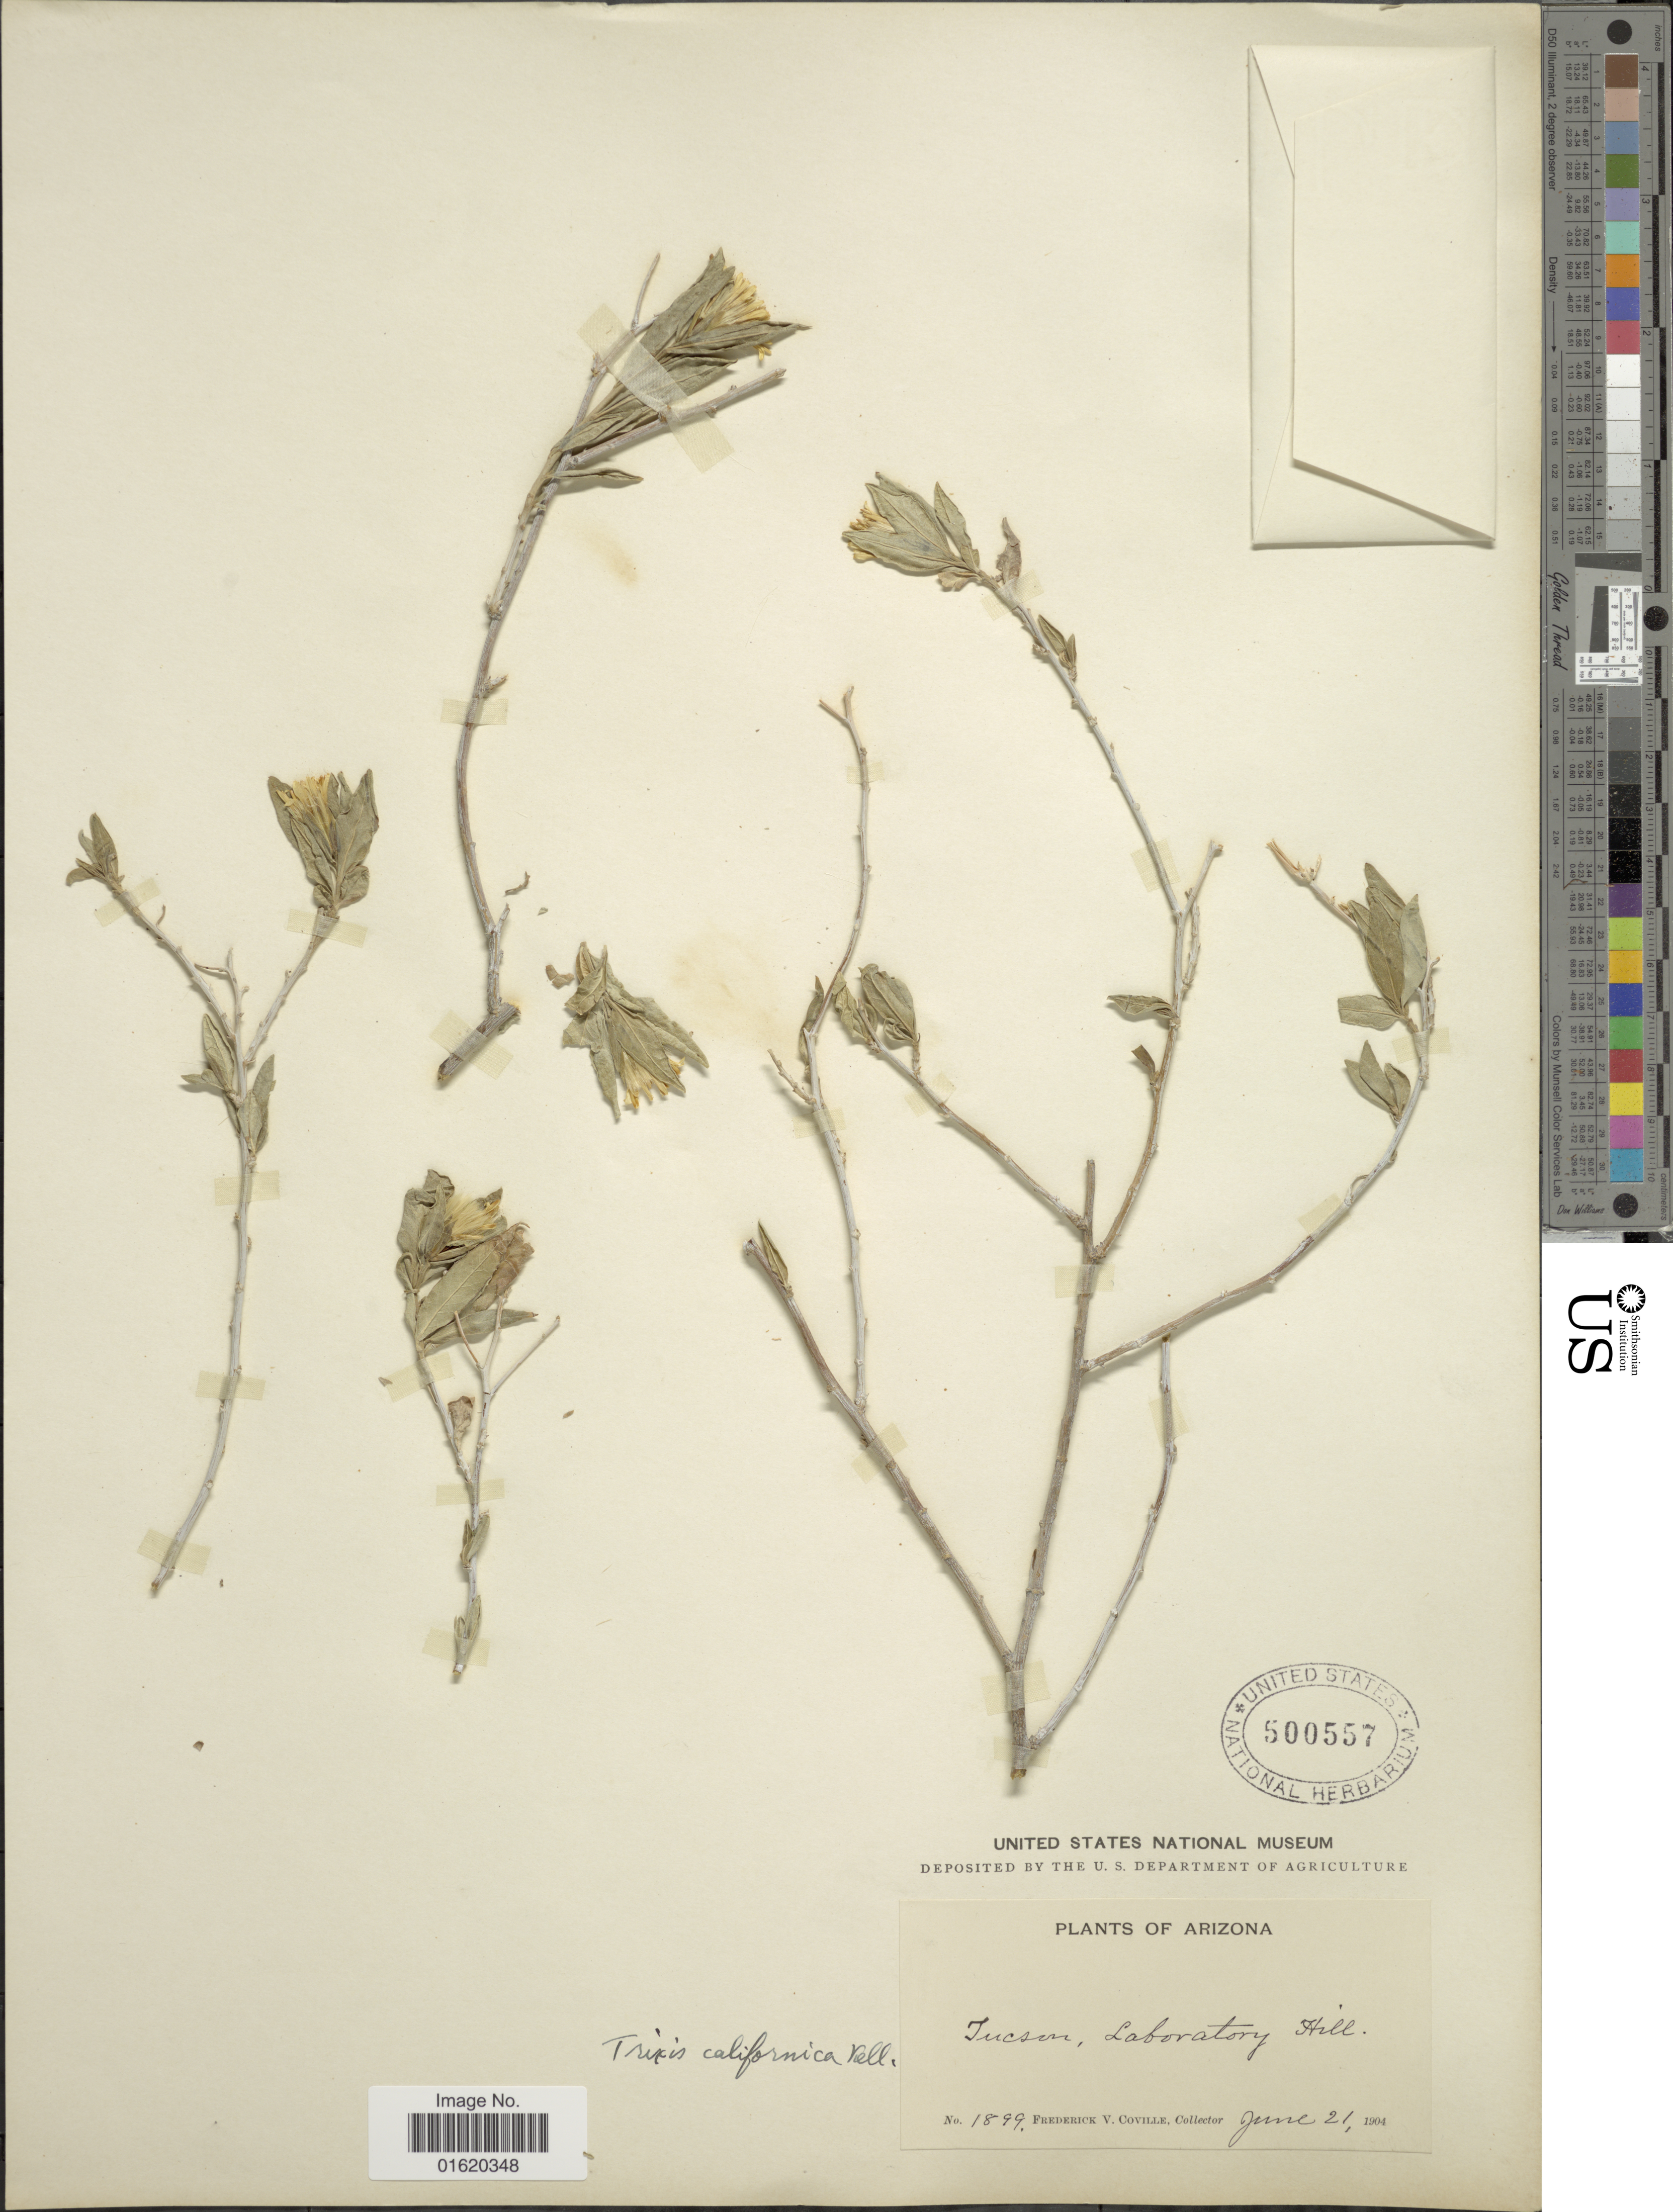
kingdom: Plantae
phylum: Tracheophyta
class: Magnoliopsida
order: Asterales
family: Asteraceae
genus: Trixis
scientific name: Trixis californica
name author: Kellogg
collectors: F. V. Coville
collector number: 1899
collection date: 1904-06-21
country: United States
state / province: Arizona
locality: Tucson, Laboratory Hill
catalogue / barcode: US 500557